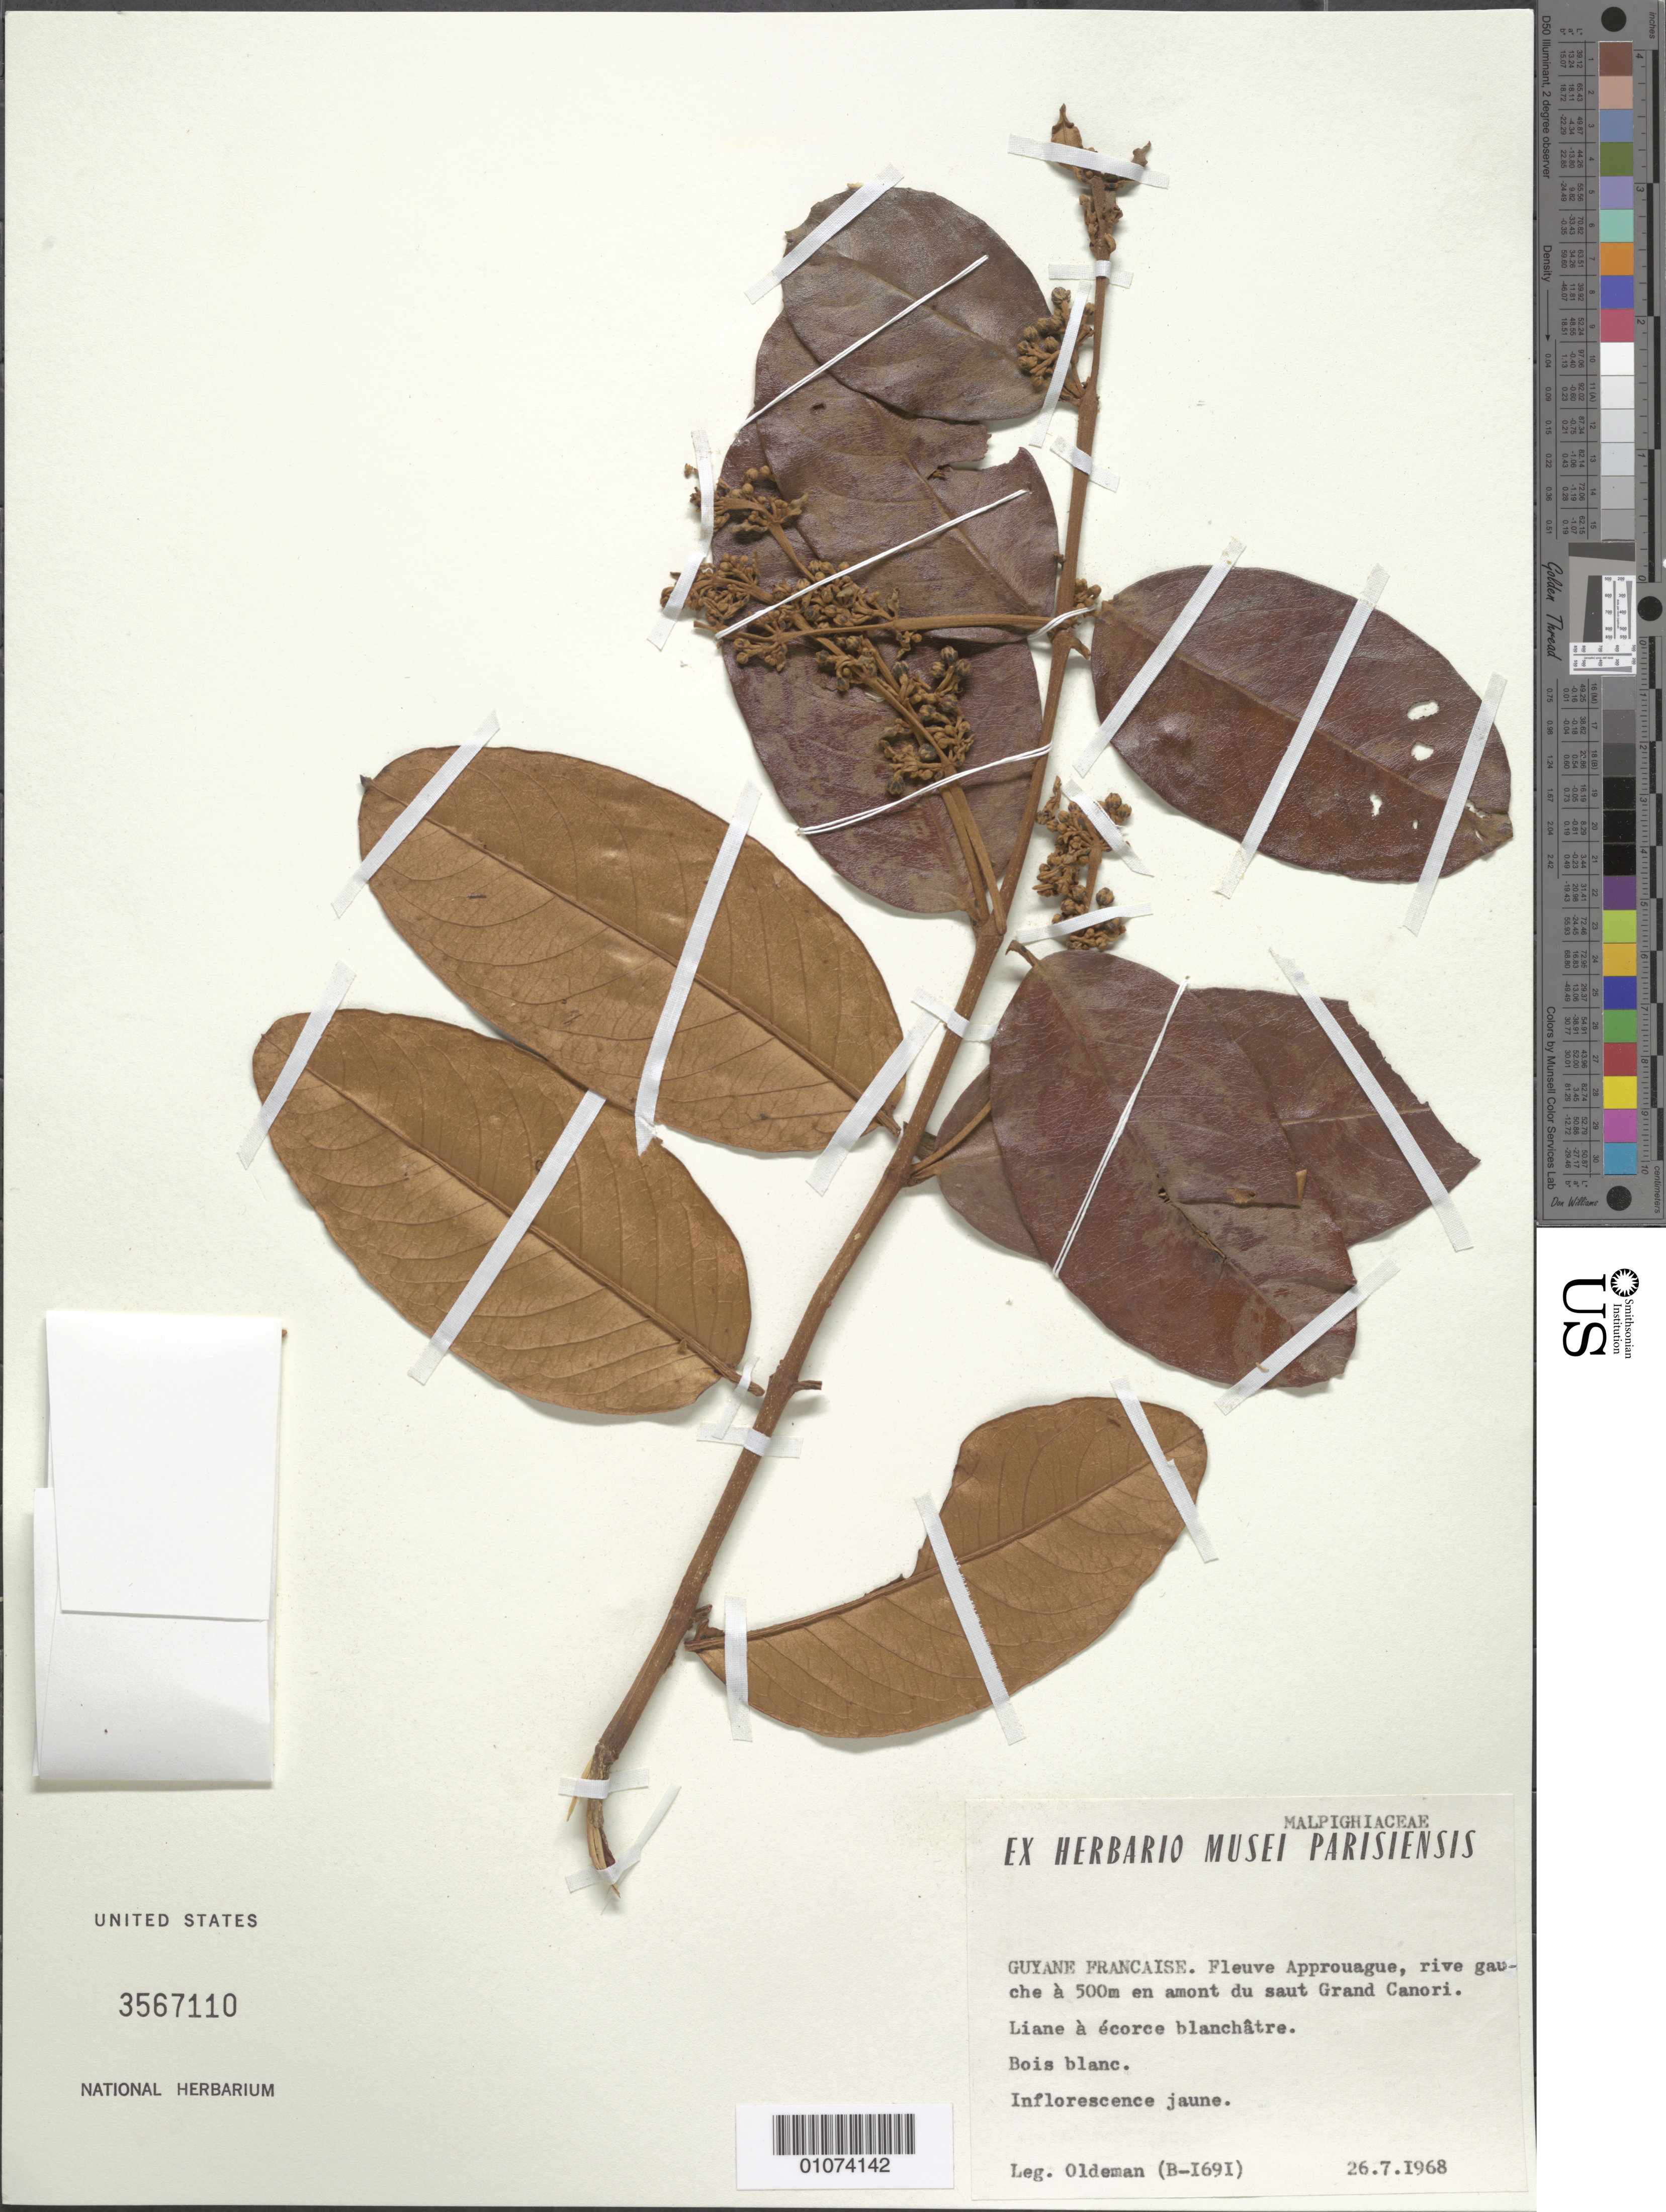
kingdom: Plantae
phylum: Tracheophyta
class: Magnoliopsida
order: Malpighiales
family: Malpighiaceae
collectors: R. Oldeman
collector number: B 1691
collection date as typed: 26-Jul-68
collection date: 1968-07-26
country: French Guiana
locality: Approuague R., rive gauche a 500m en amont du saut Grand Canori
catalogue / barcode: US 3567110